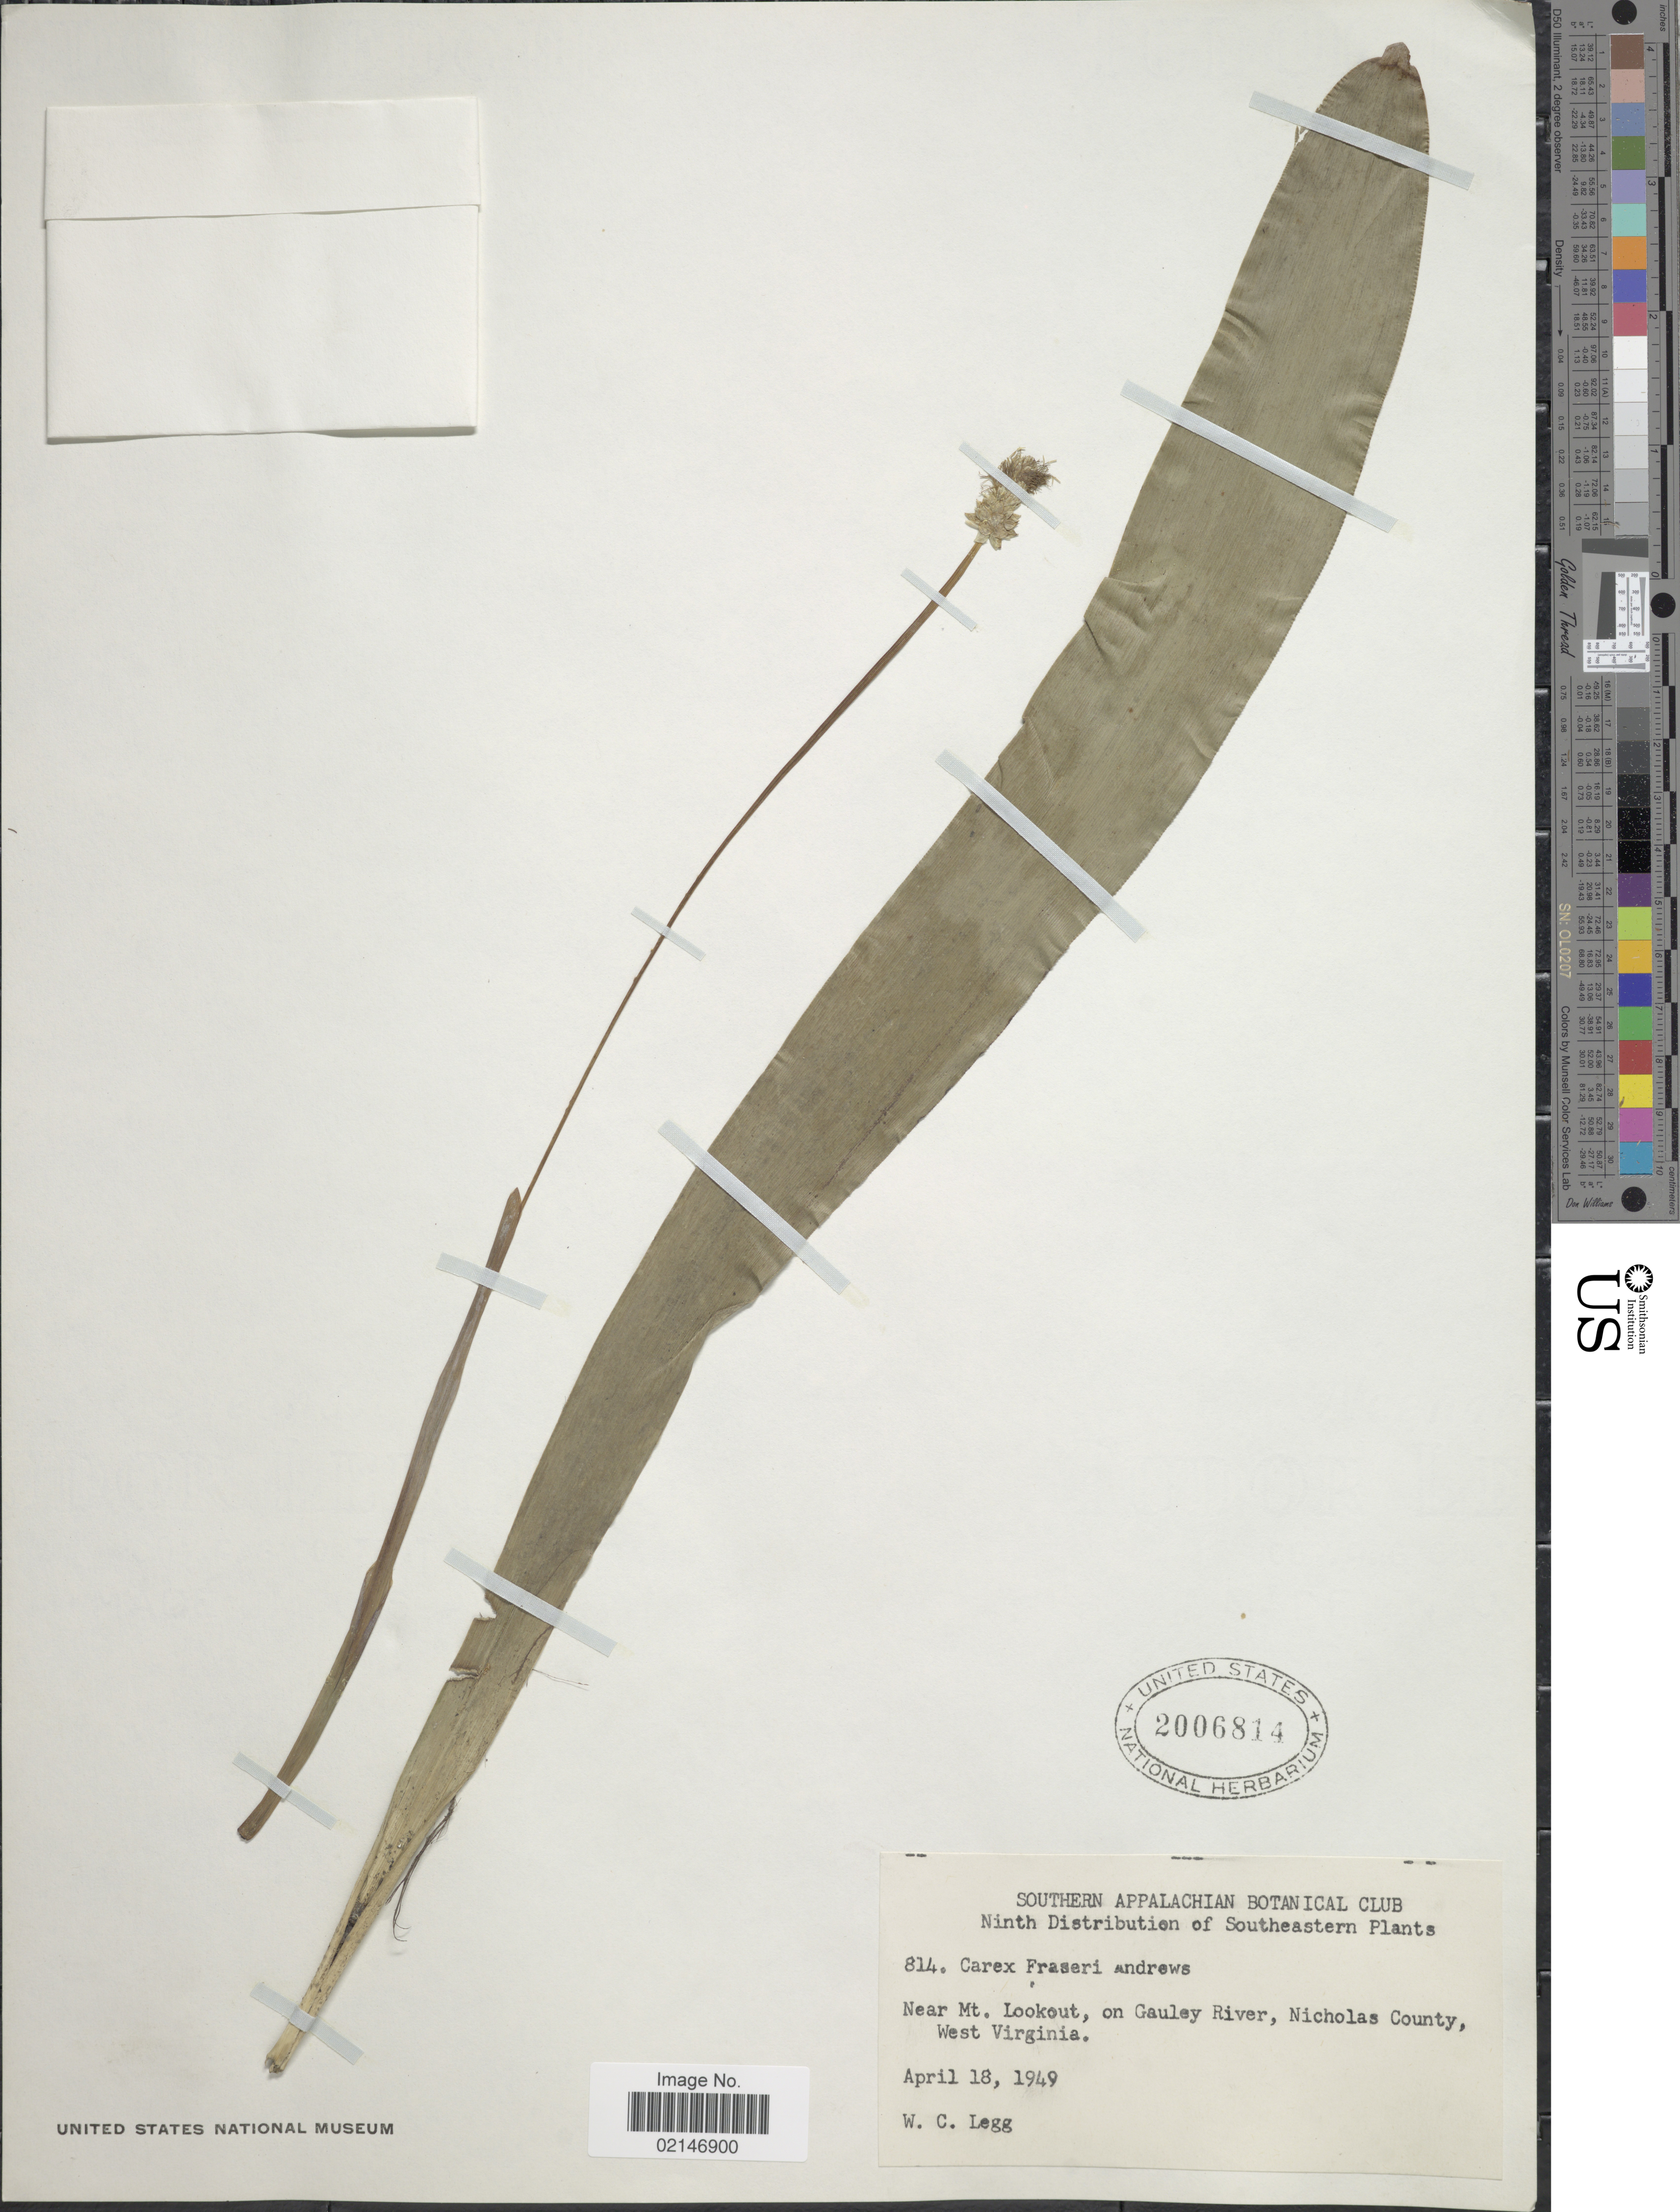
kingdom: Plantae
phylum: Tracheophyta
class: Liliopsida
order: Poales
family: Cyperaceae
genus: Carex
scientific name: Carex fraseriana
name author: Ker Gawl.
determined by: Strong, Mark T., (BOT), Smithsonian Institution - National Museum of Natural History (UNITED STATES)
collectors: W. Legg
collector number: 814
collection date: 1949-04-18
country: United States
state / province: West Virginia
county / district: Nicholas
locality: Near Mt. Lookout, on Gauley River, Nicholas County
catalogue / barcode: US 2006814